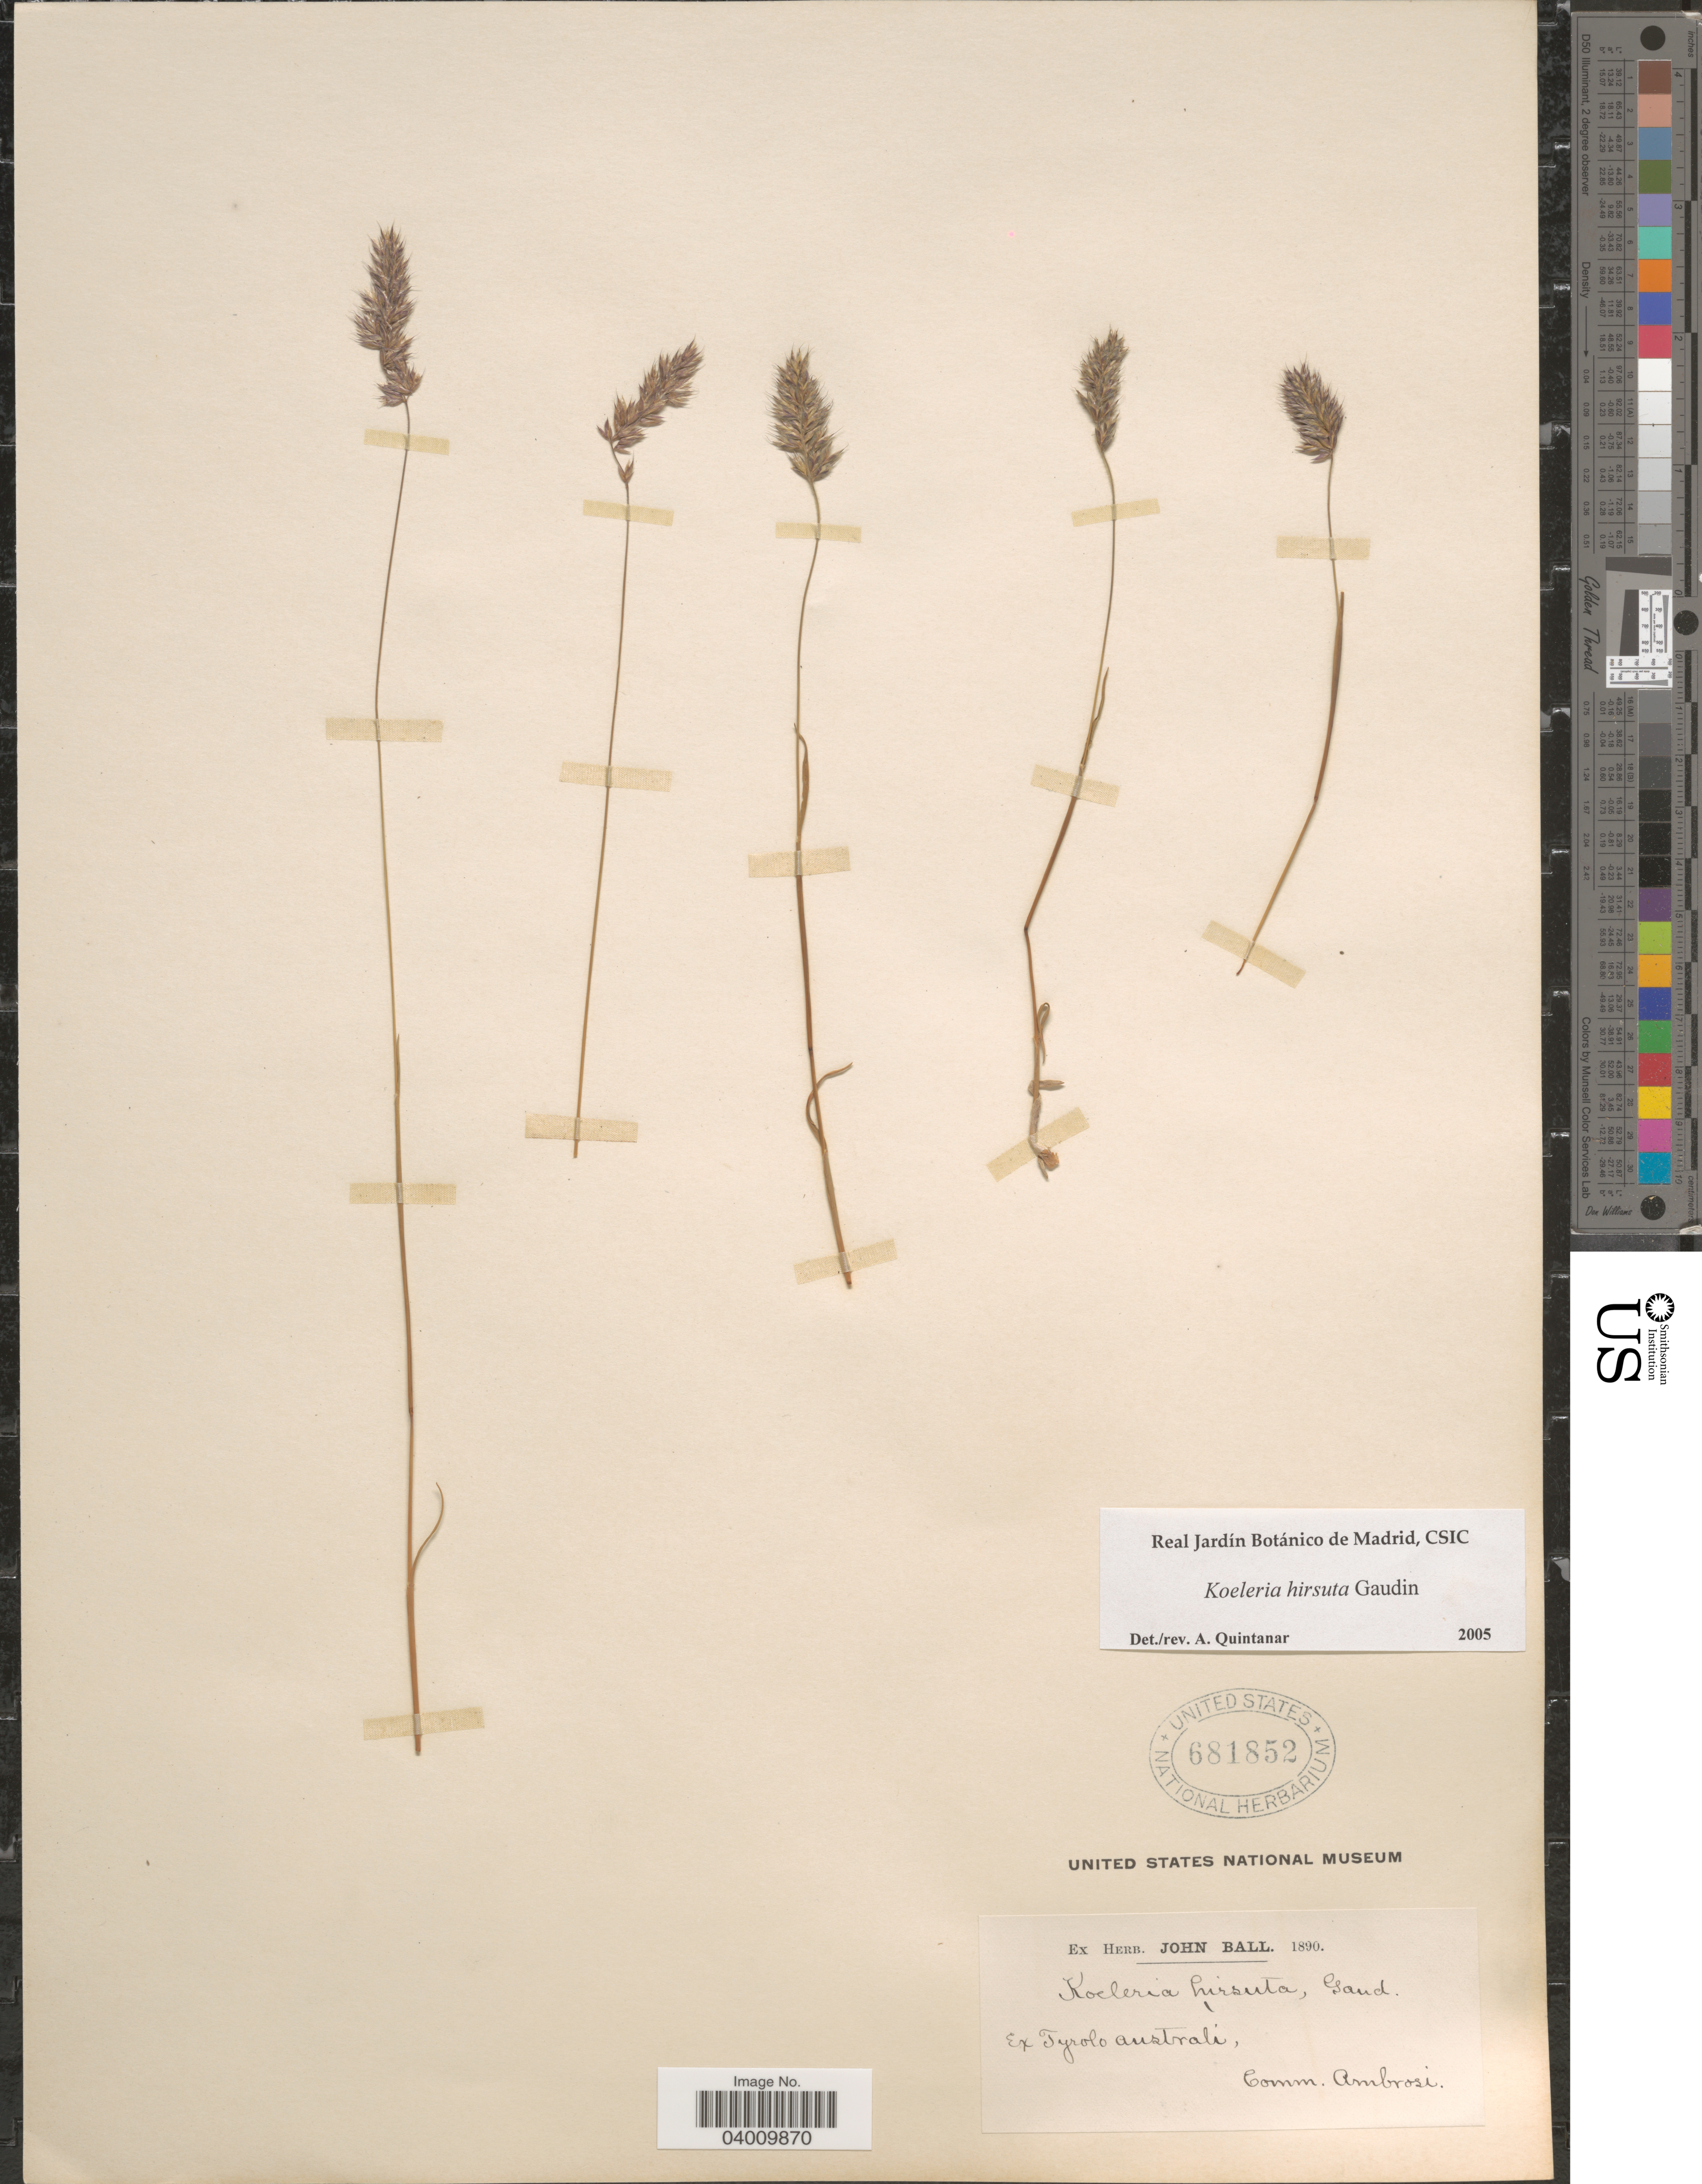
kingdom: Plantae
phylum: Tracheophyta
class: Liliopsida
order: Poales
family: Poaceae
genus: Koeleria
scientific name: Koeleria hirsuta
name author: Gaudin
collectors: ex herb. John Ball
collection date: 1890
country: Italy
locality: Ex Tyrolo australi.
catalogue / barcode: US 681852